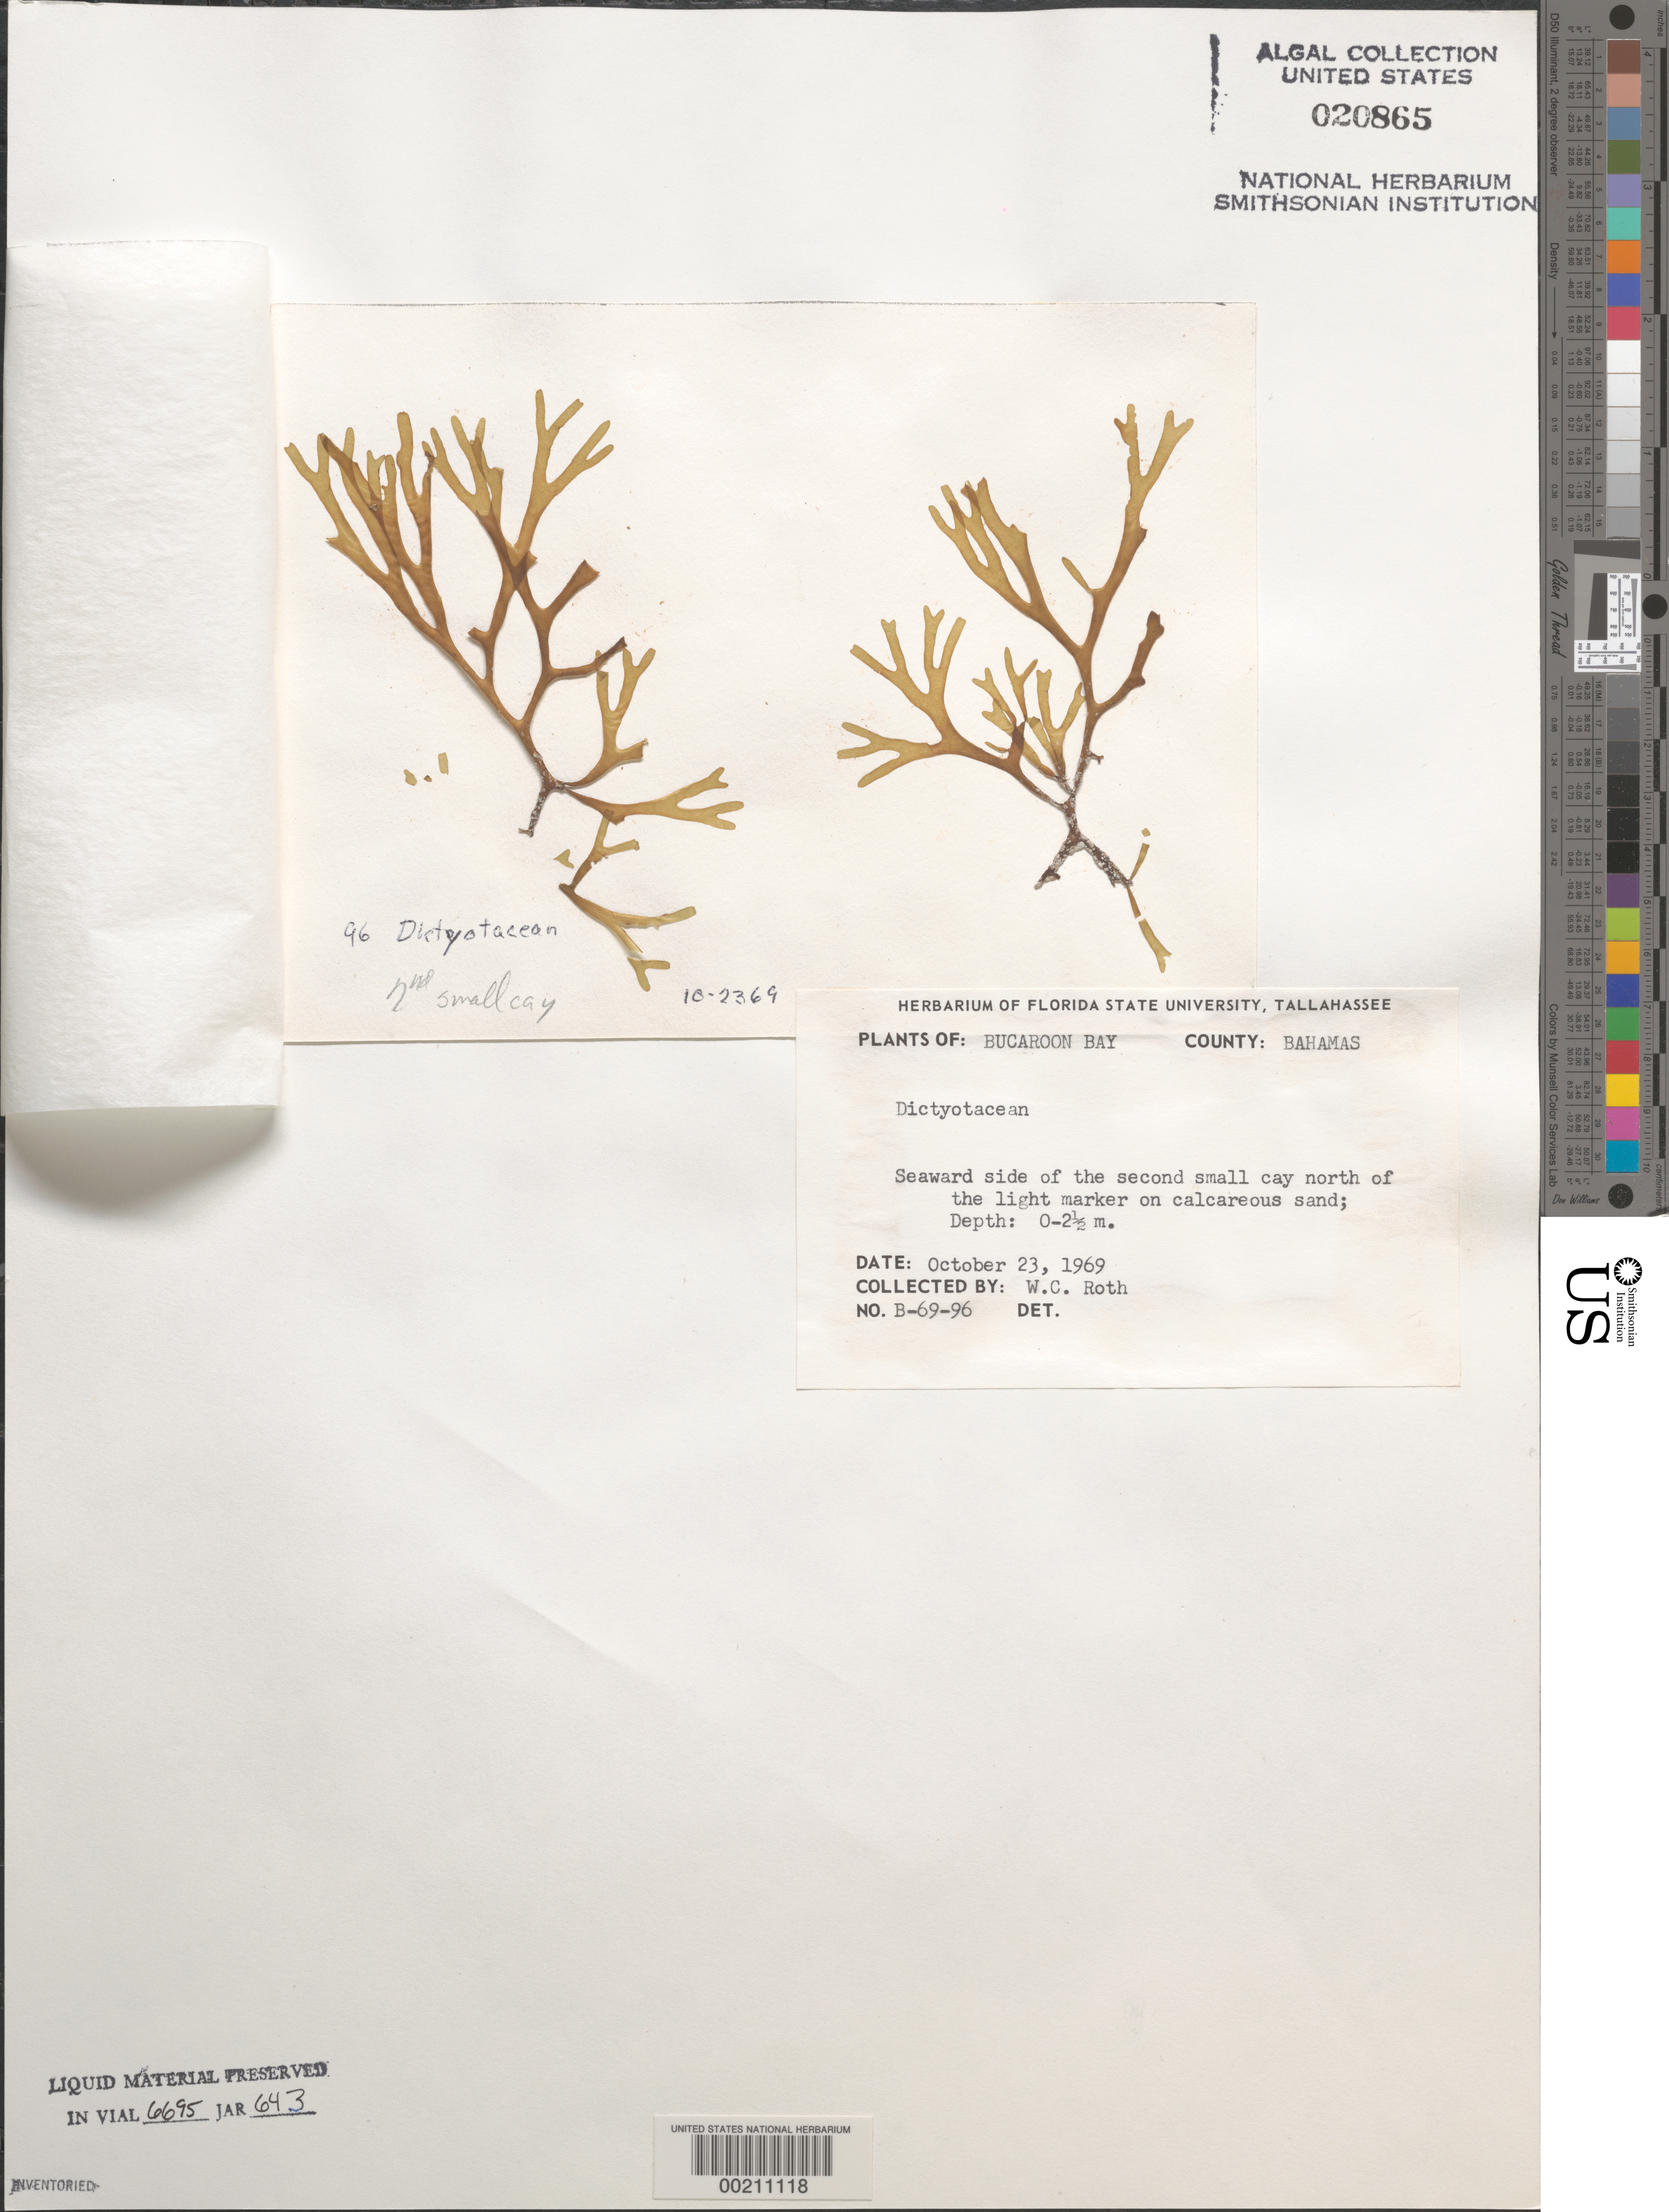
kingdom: Chromista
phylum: Ochrophyta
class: Phaeophyceae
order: Dictyotales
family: Dictyotaceae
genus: Dictyota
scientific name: Dictyota sp.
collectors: W. C. Roth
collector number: B-69-96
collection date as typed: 23 Oct 1969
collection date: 1969-10-23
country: Bahamas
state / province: Abaco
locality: Buckaroon bay, great abaco island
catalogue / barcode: US 20865